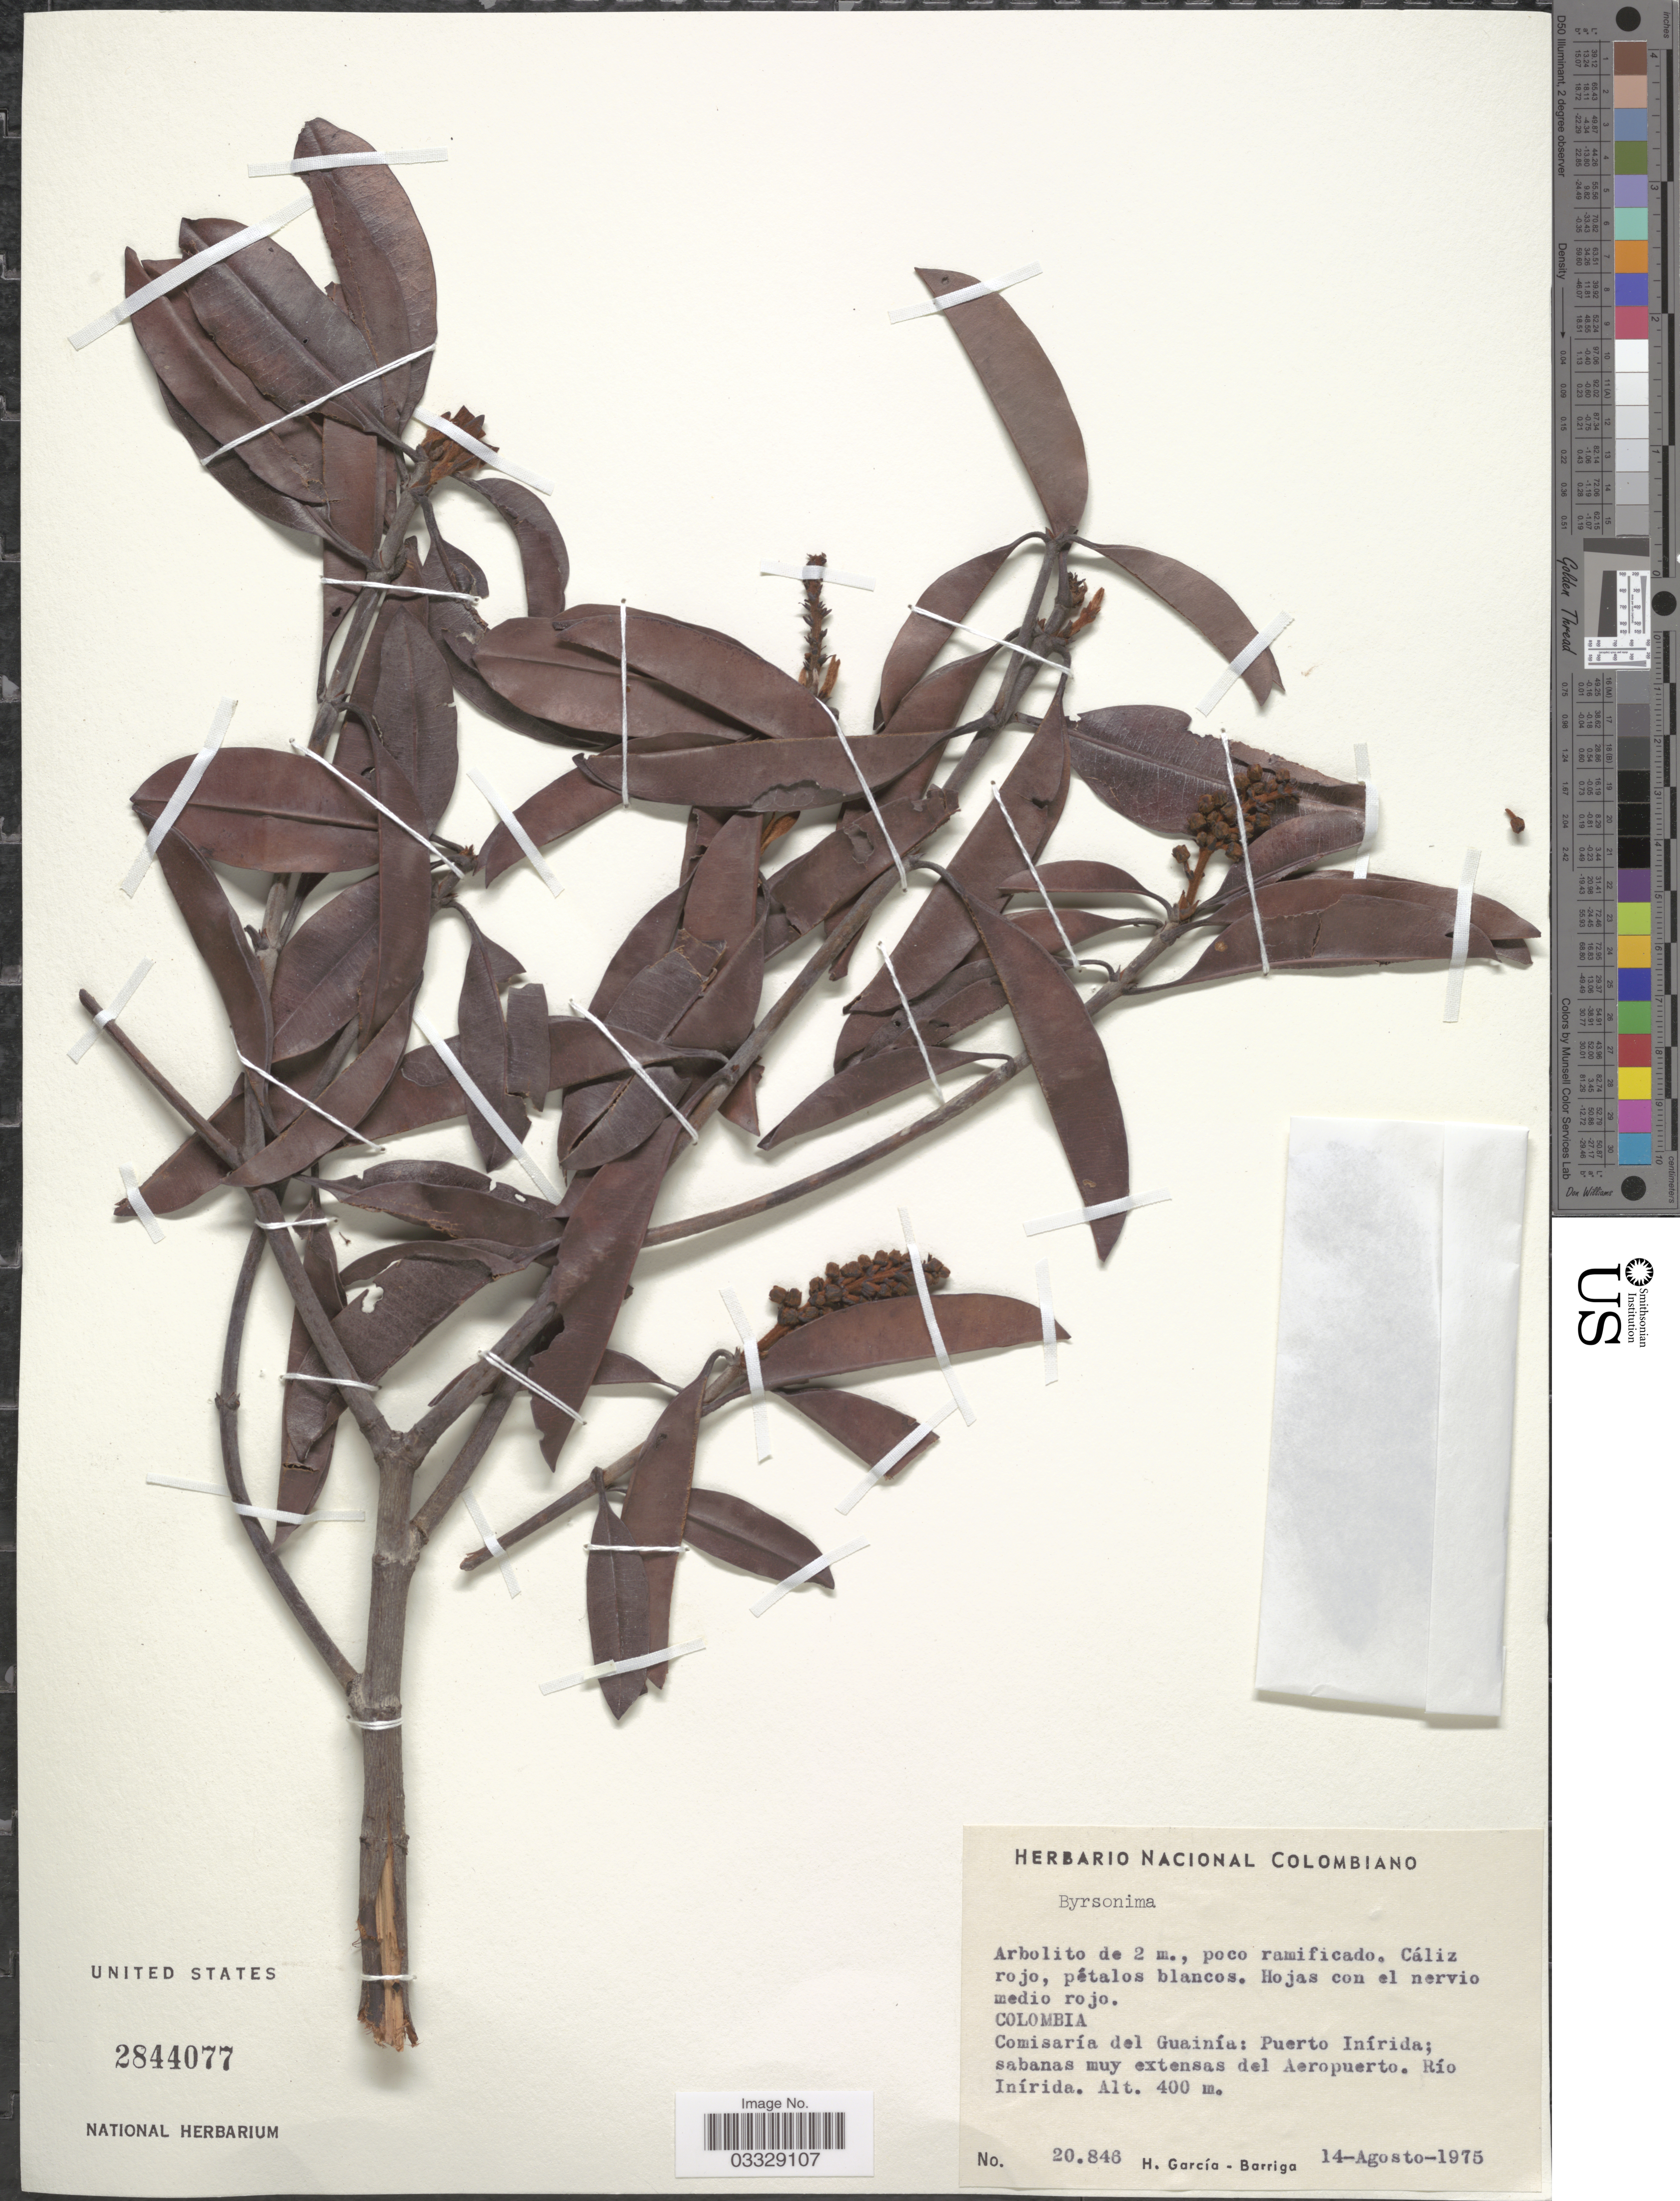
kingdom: Plantae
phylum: Tracheophyta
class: Magnoliopsida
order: Malpighiales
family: Malpighiaceae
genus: Byrsonima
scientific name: Byrsonima sp.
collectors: H. García Barriga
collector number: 20846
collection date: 1975-08-14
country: Colombia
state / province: Guainía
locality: Comisaría del Guainía: Puerto Inírida; sabanas muy extensas del Aeropuerto. Río Inírida.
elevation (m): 400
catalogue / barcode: US 2844077